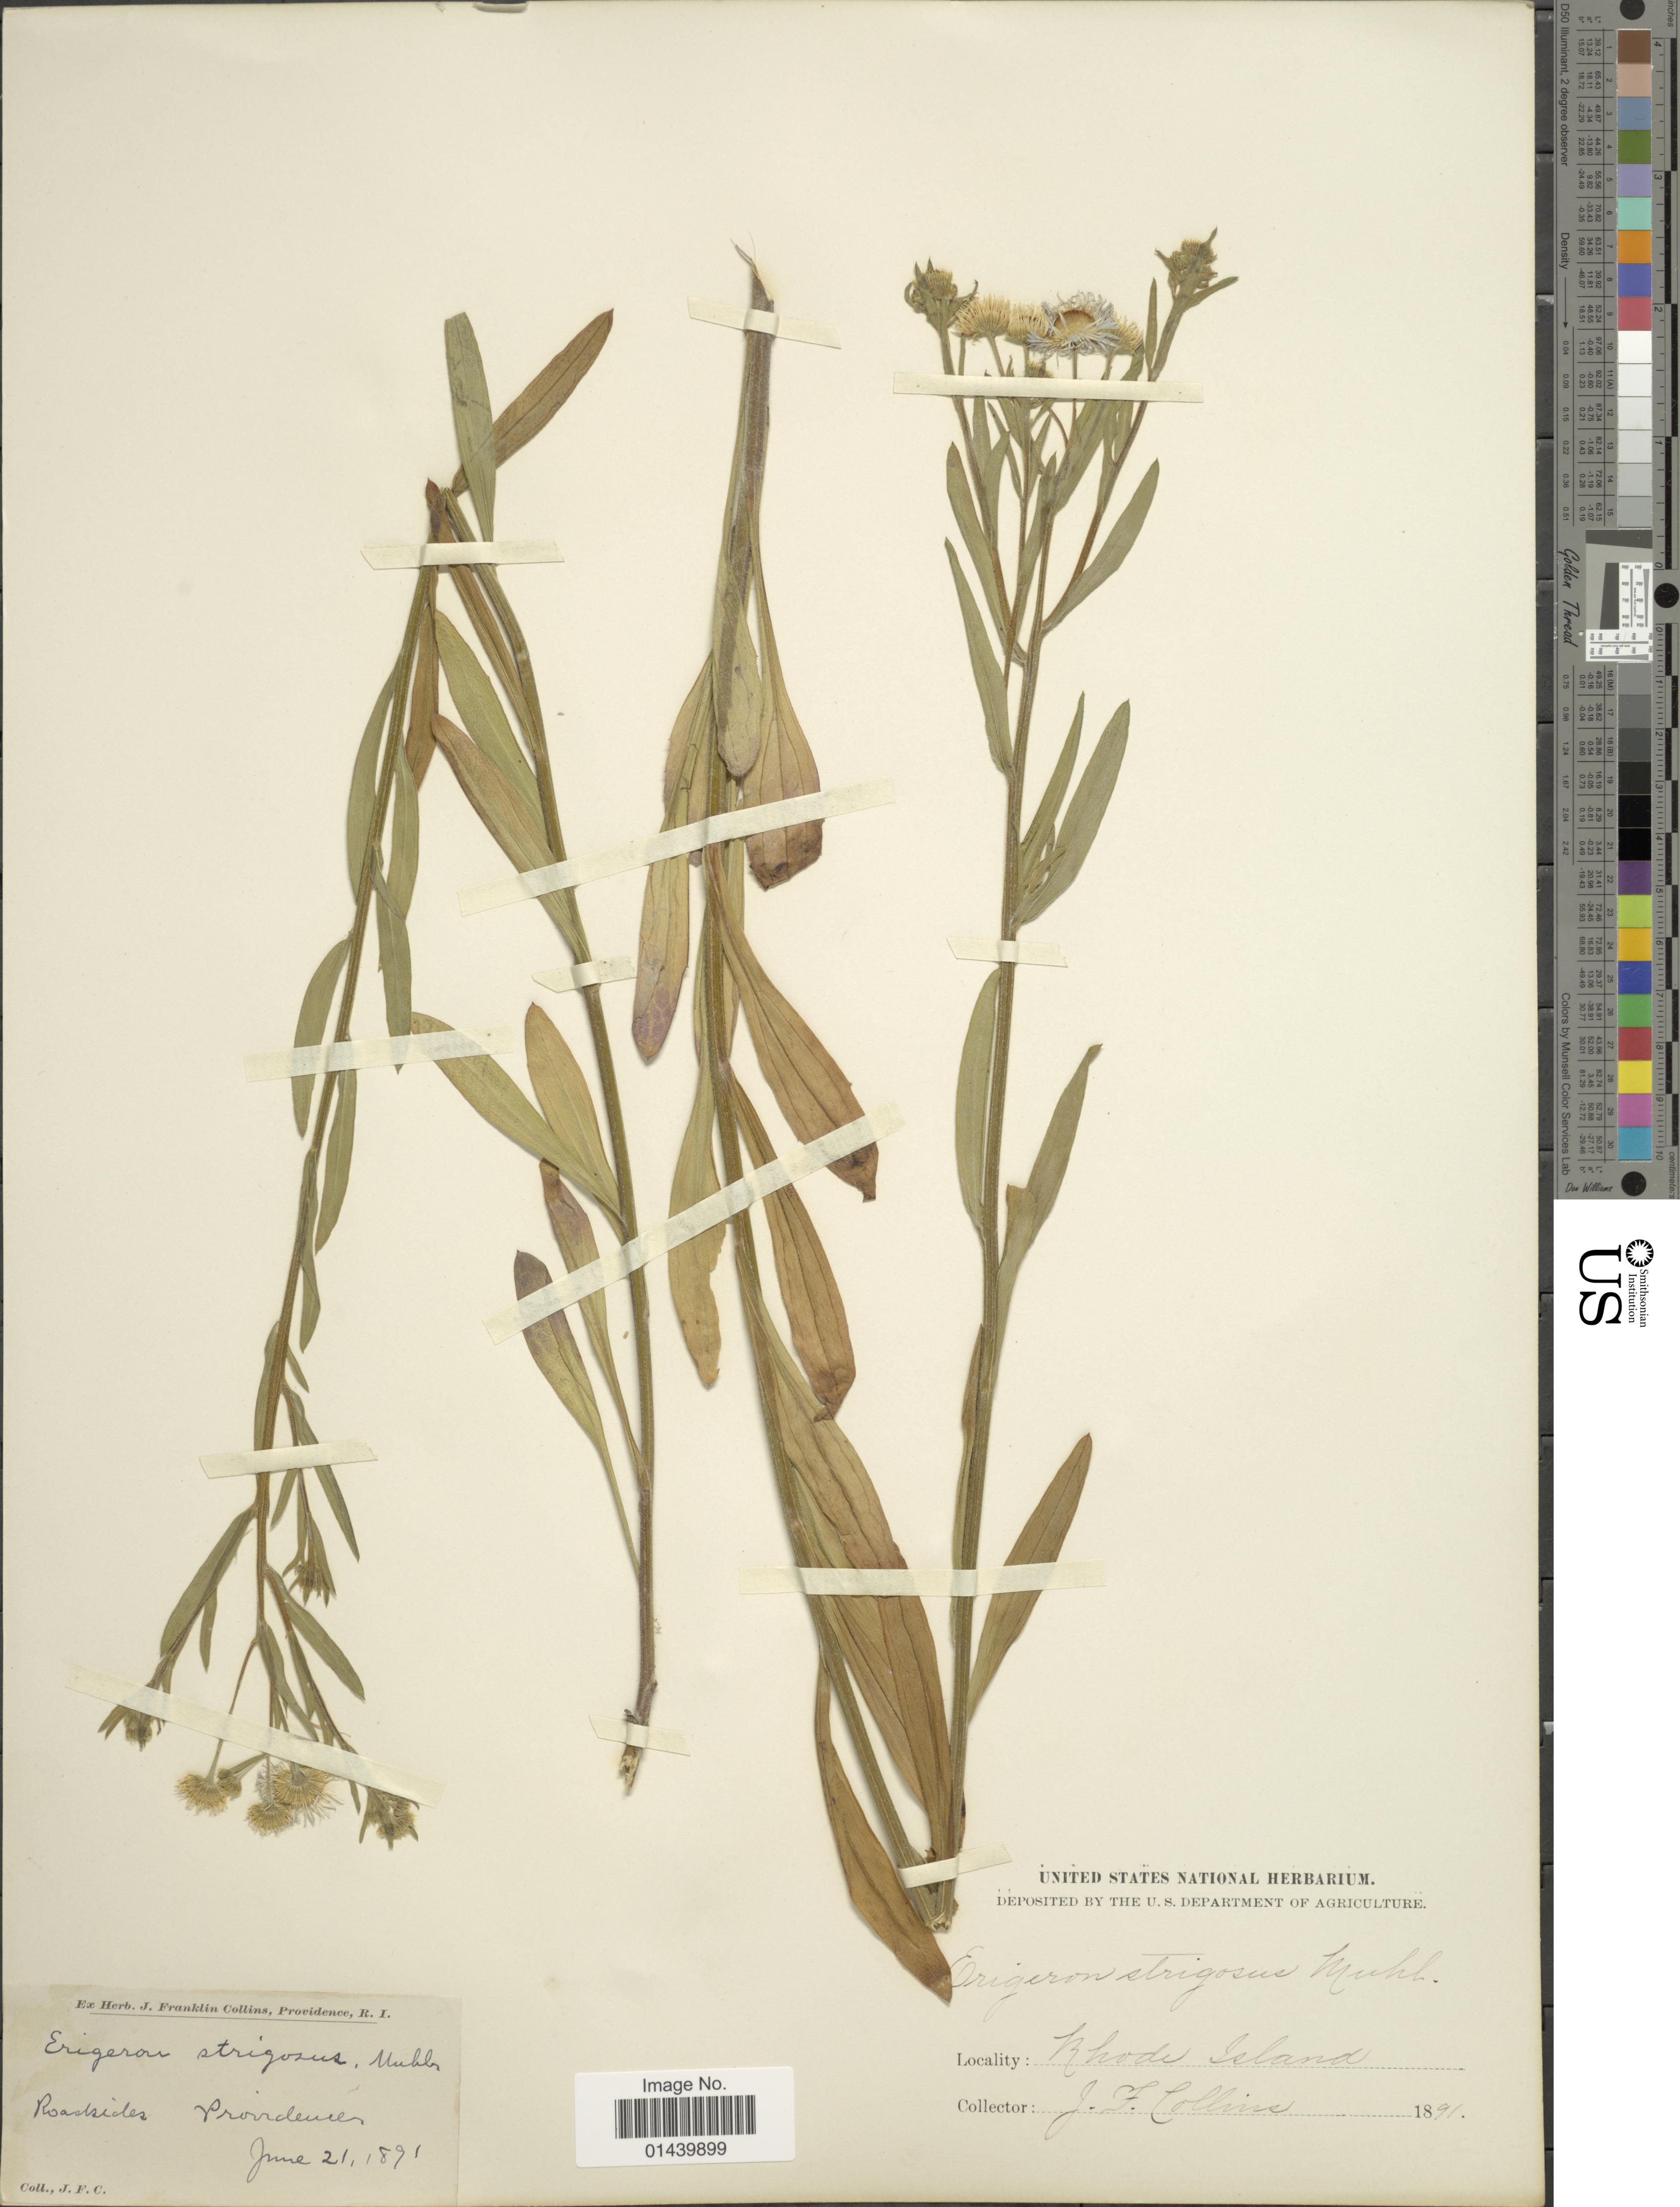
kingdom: Plantae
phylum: Tracheophyta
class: Magnoliopsida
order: Asterales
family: Asteraceae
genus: Erigeron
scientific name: Erigeron strigosus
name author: Muhl. ex Willd.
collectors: J. Collins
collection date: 1891-06-21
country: United States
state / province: Rhode Island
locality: Roadsides Providences.